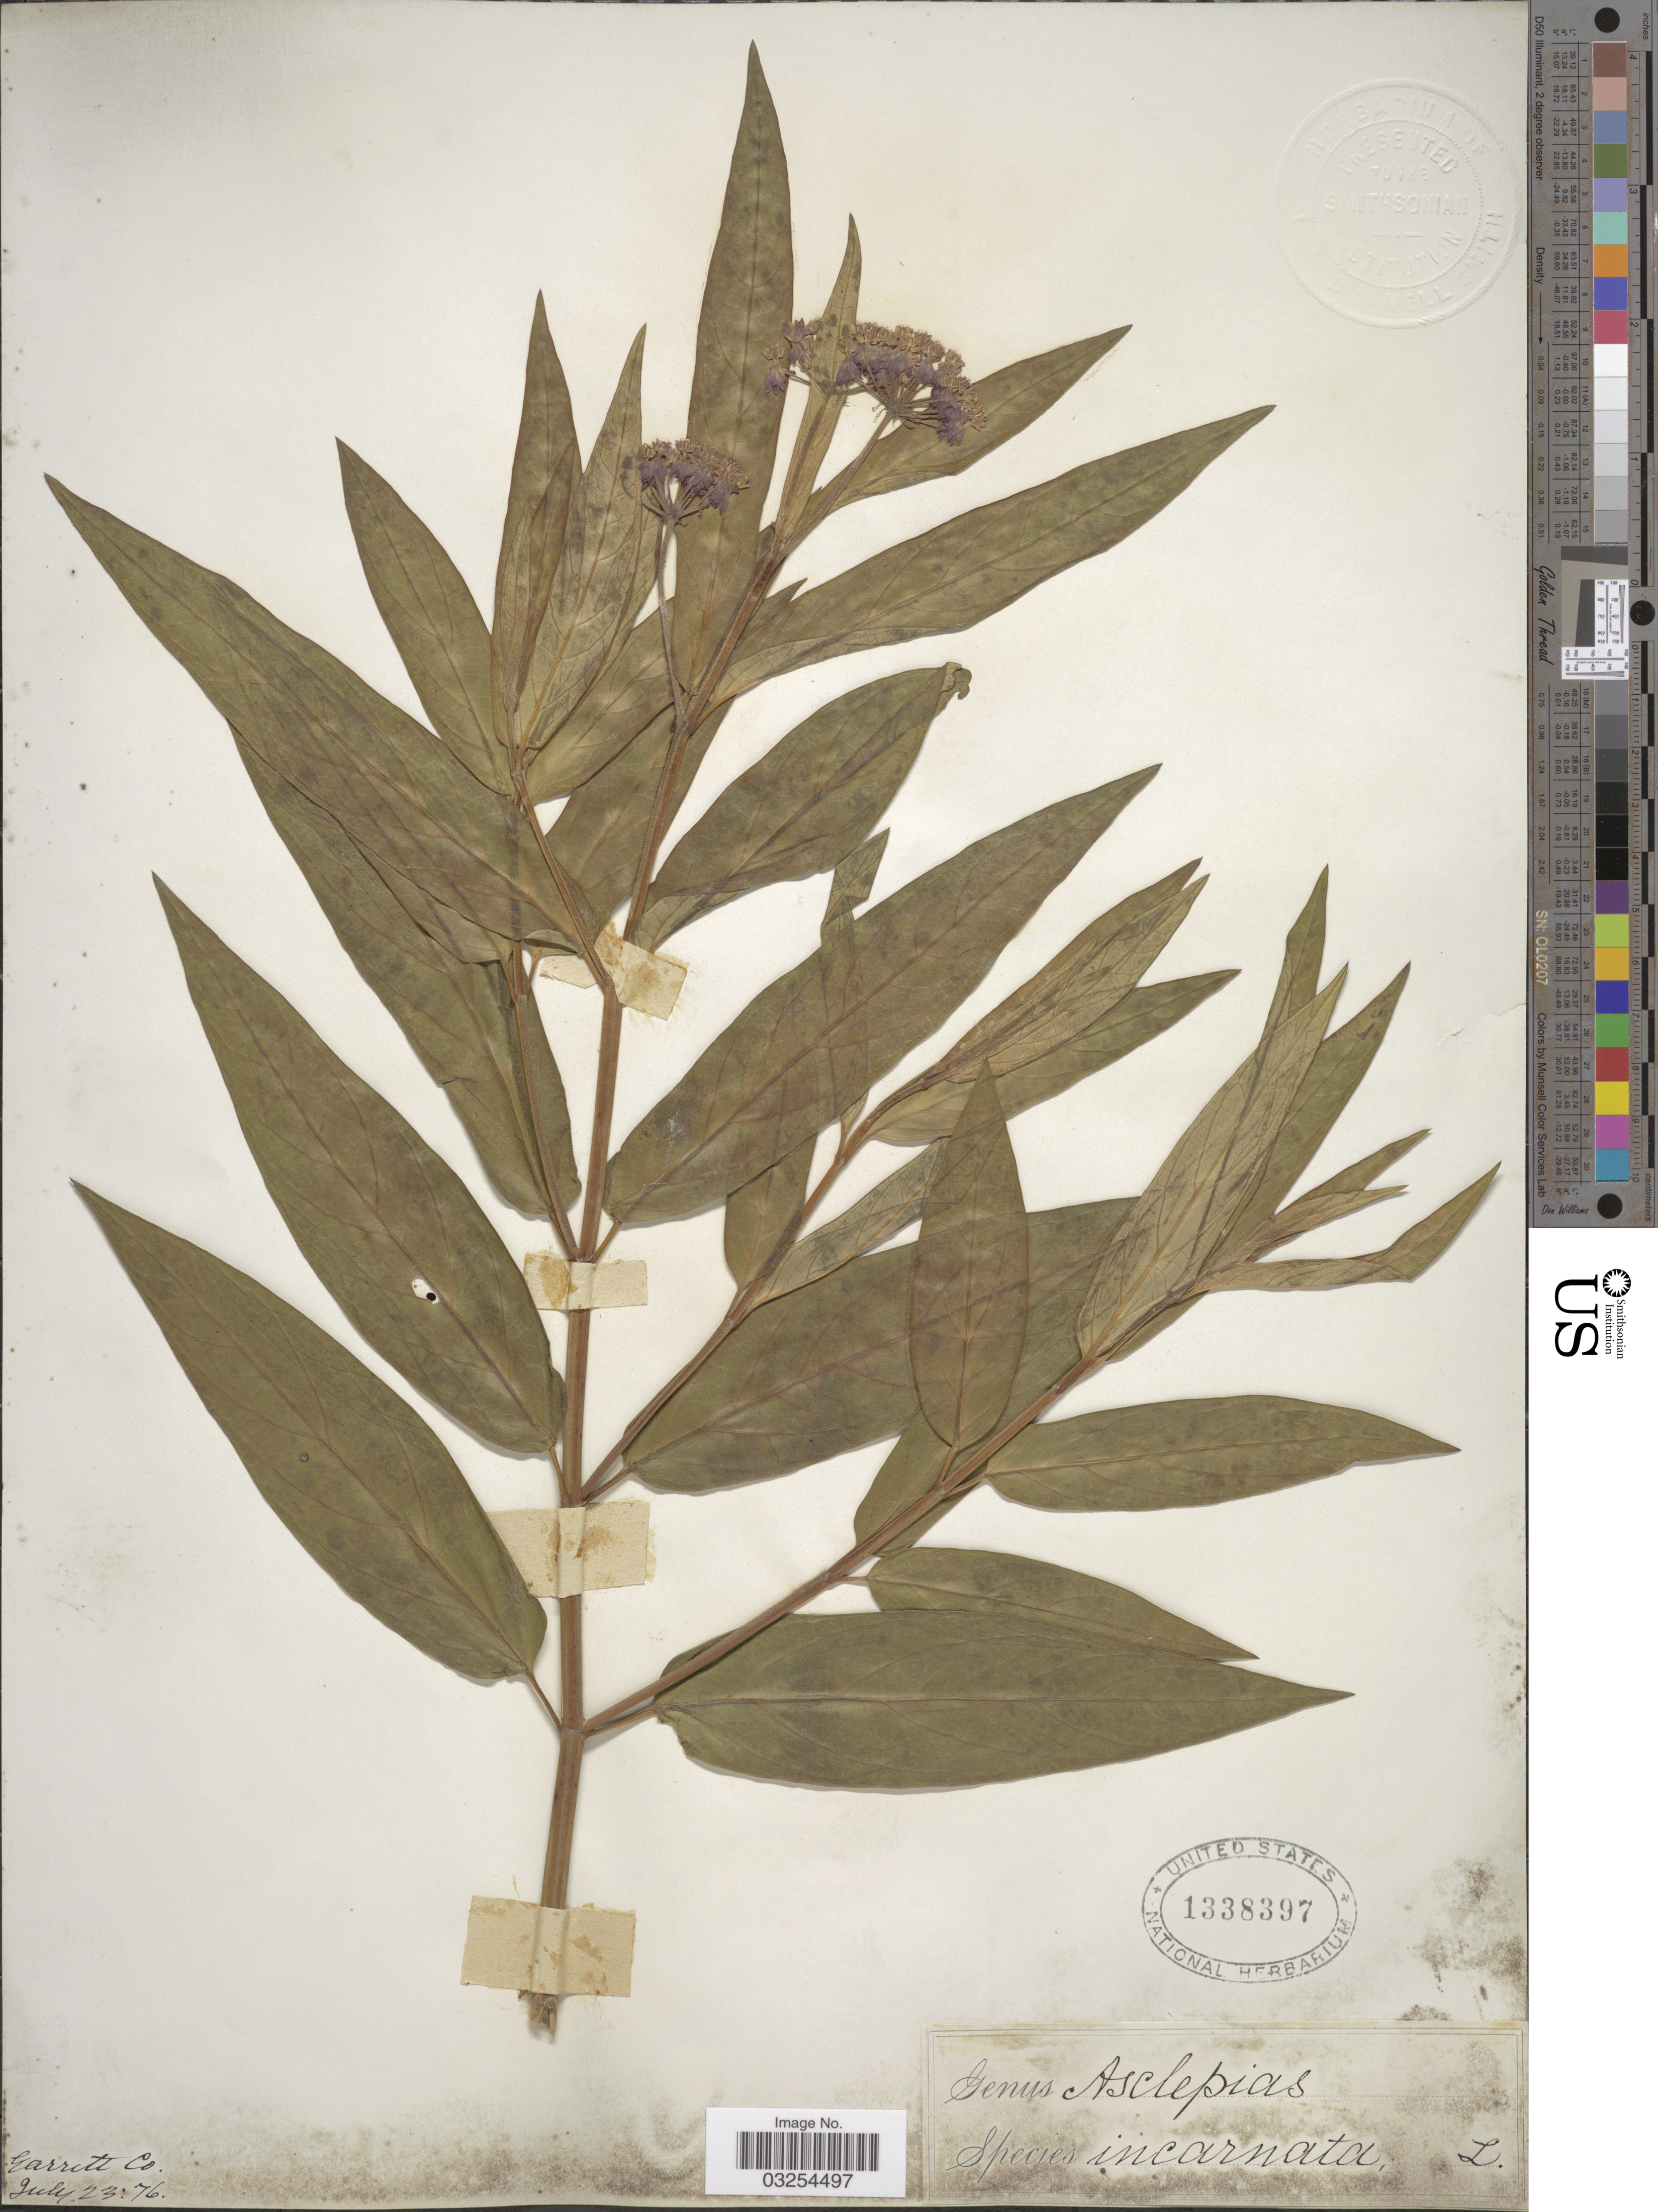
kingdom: Plantae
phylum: Tracheophyta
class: Magnoliopsida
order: Gentianales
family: Apocynaceae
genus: Asclepias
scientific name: Asclepias incarnata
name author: L.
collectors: J. Donnell Smith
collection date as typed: Transcribed d/m/y: 23/7/76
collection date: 1876-07-23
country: United States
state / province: Maryland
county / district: Garrett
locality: Garrett Co.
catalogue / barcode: US 1338397